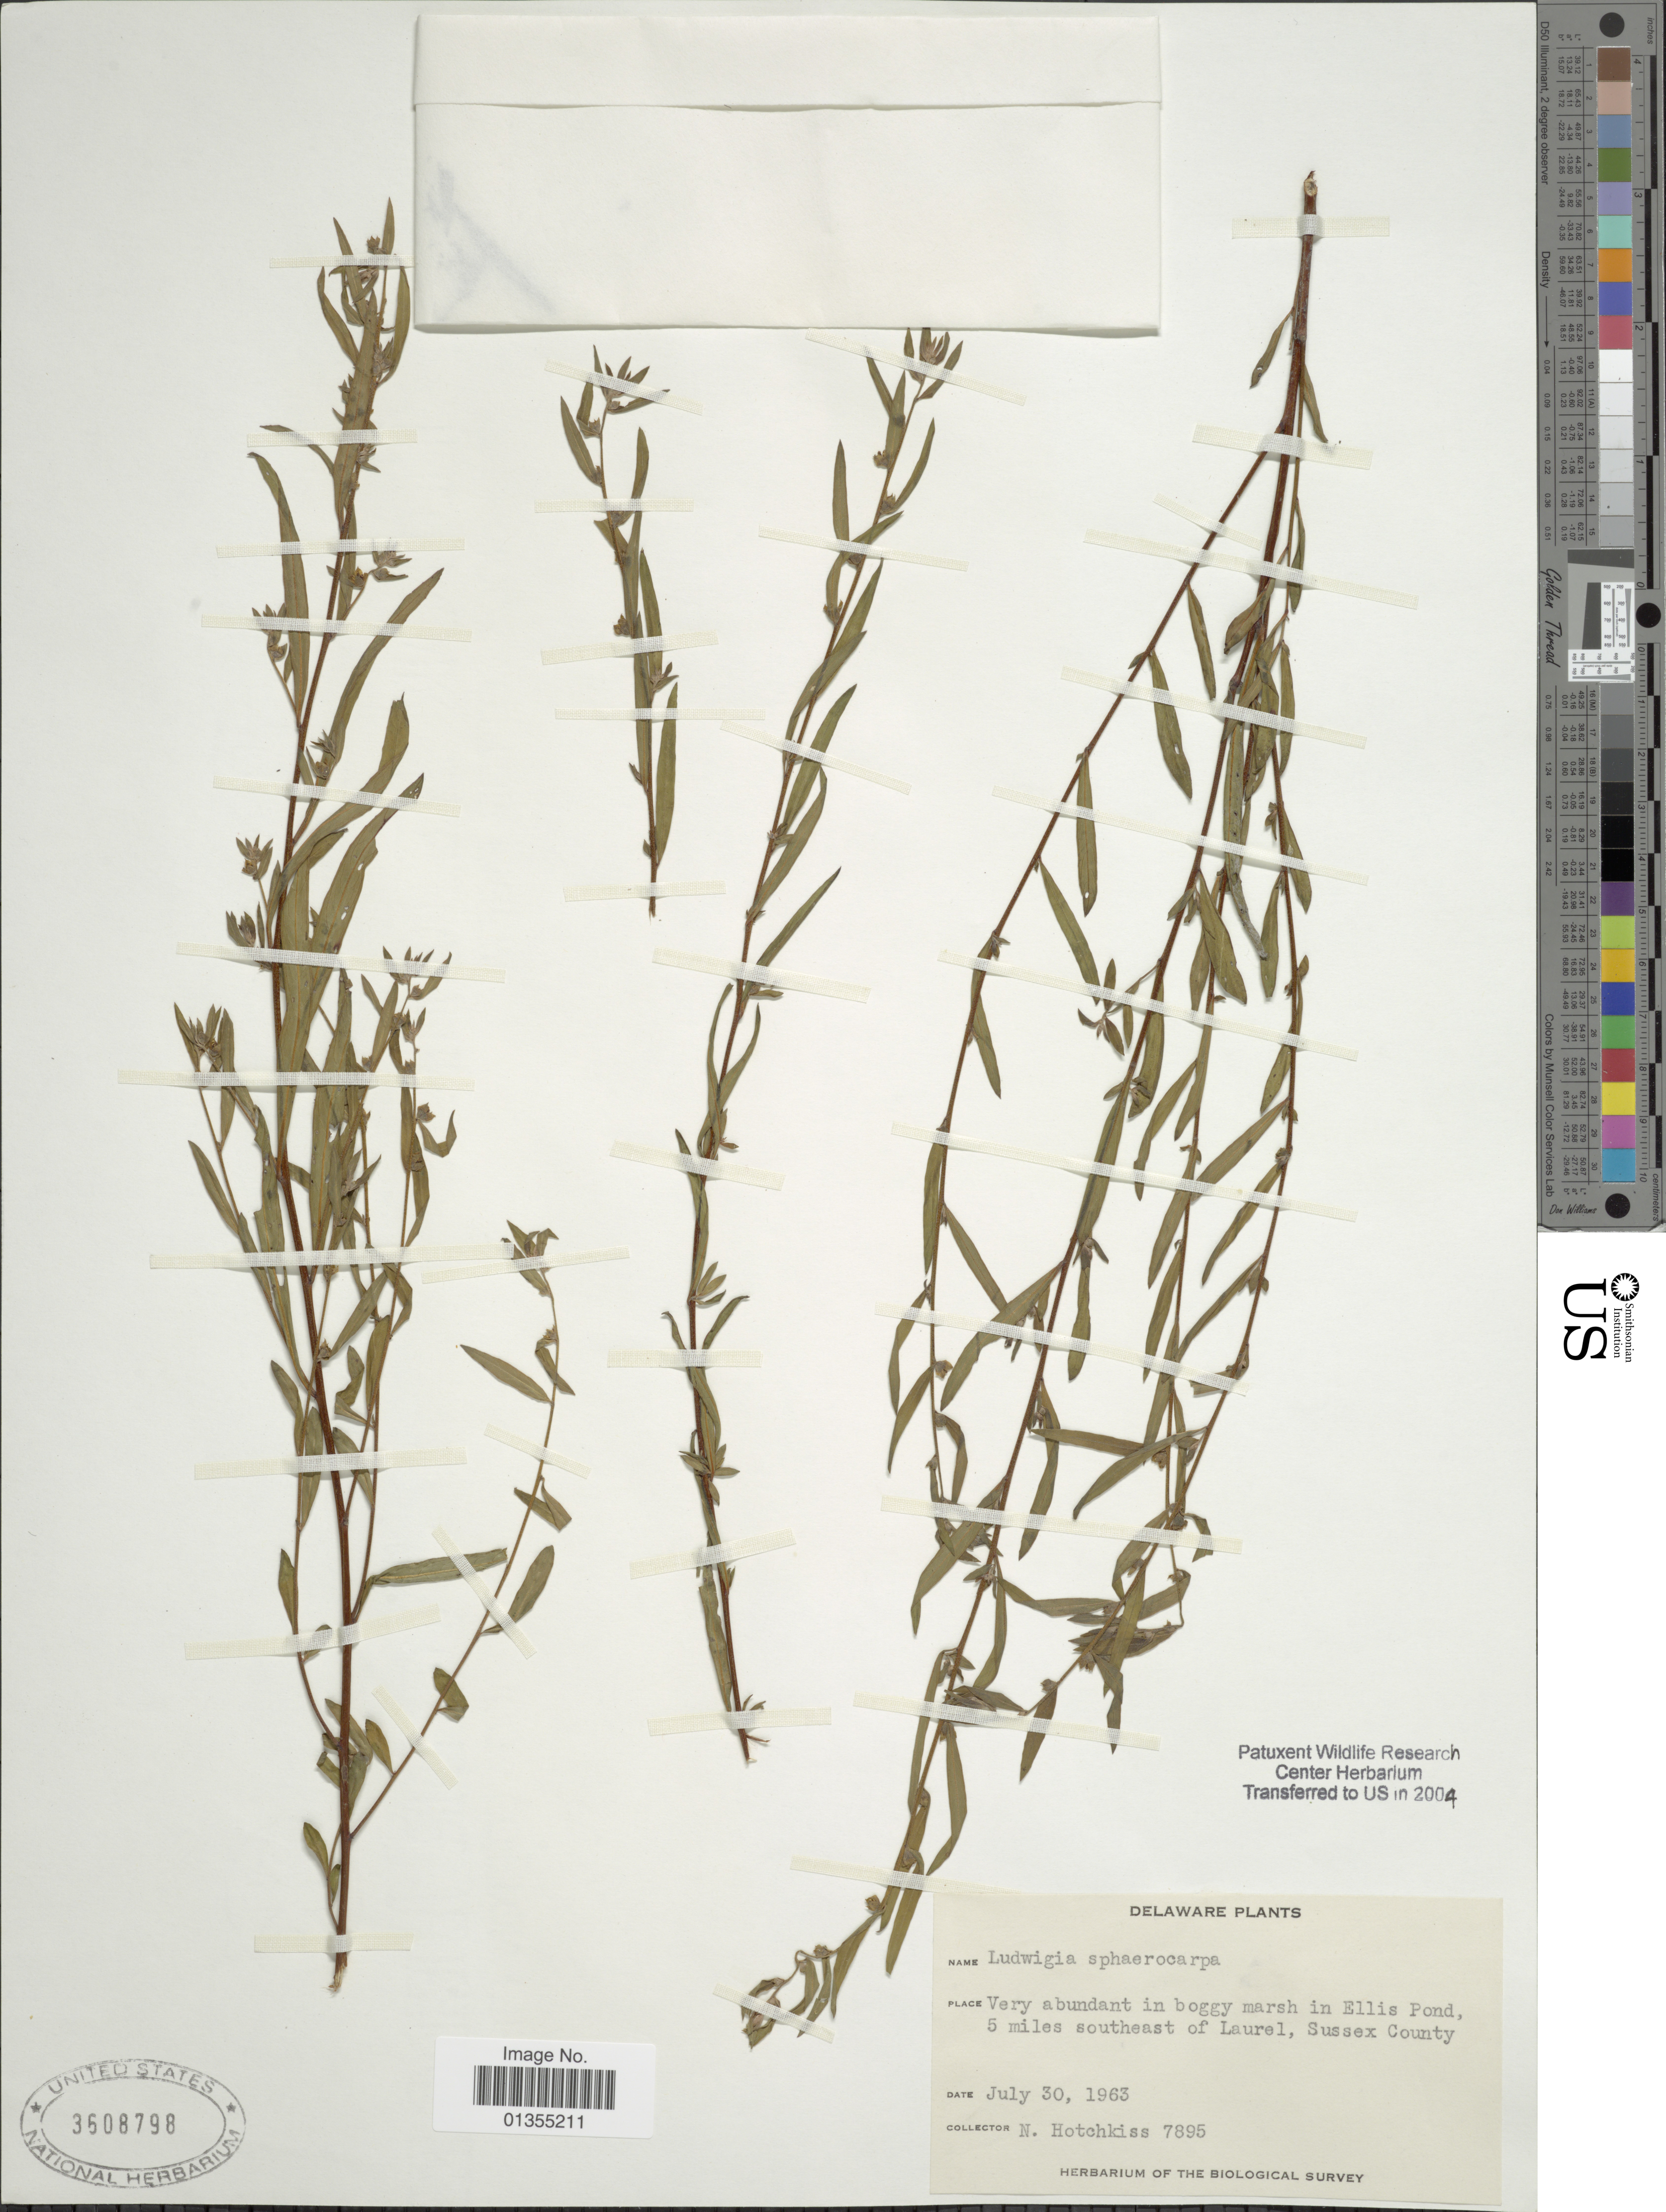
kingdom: Plantae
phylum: Tracheophyta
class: Magnoliopsida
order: Myrtales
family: Onagraceae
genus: Ludwigia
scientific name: Ludwigia sphaerocarpa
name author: Elliott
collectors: N. Hotchkiss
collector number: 7895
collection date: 1963-07-30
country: United States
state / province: Delaware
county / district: Sussex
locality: Very abundant in boggy marsh in Ellis Pond, 5 miles southeast of Laurel, Sussex County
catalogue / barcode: US 3508798